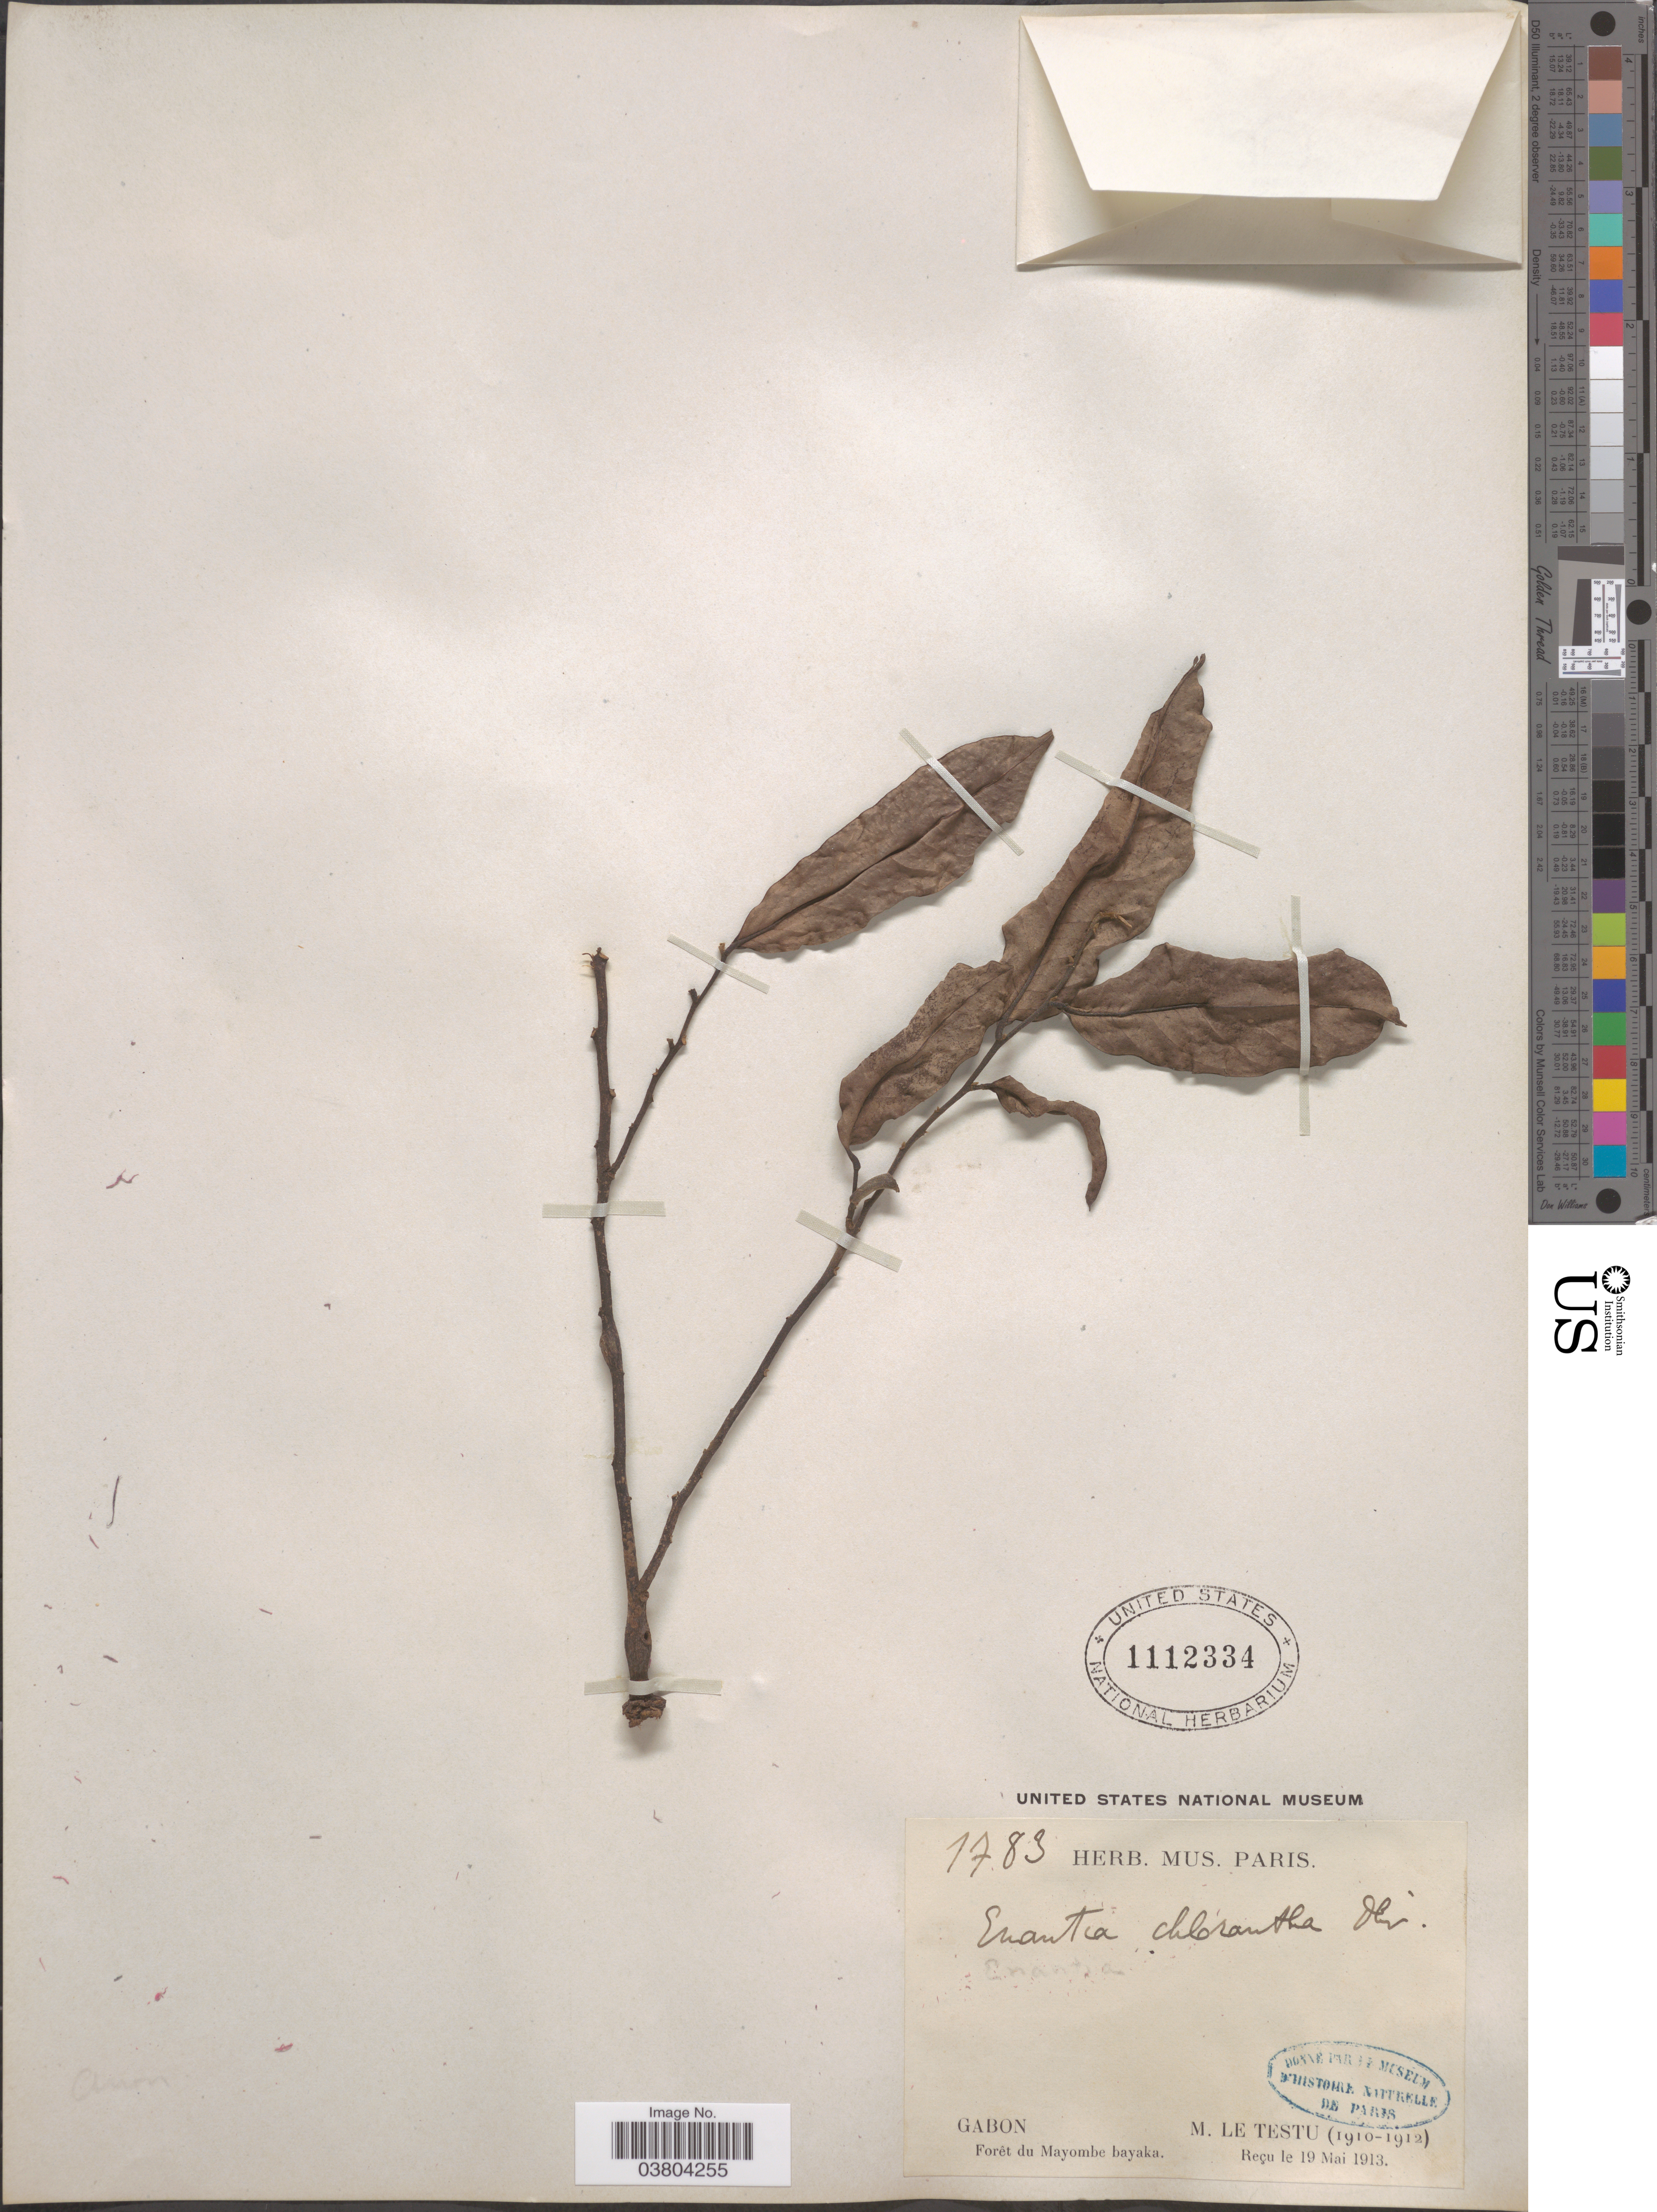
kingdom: Plantae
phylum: Tracheophyta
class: Magnoliopsida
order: Magnoliales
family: Annonaceae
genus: Annickia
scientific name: Annickia affinis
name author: (Exell) Versteegh & Sosef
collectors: M. Le Testu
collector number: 1783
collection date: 1910/1912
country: Gabon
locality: Forêt du Mayombe bayaka.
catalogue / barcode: US 1112334